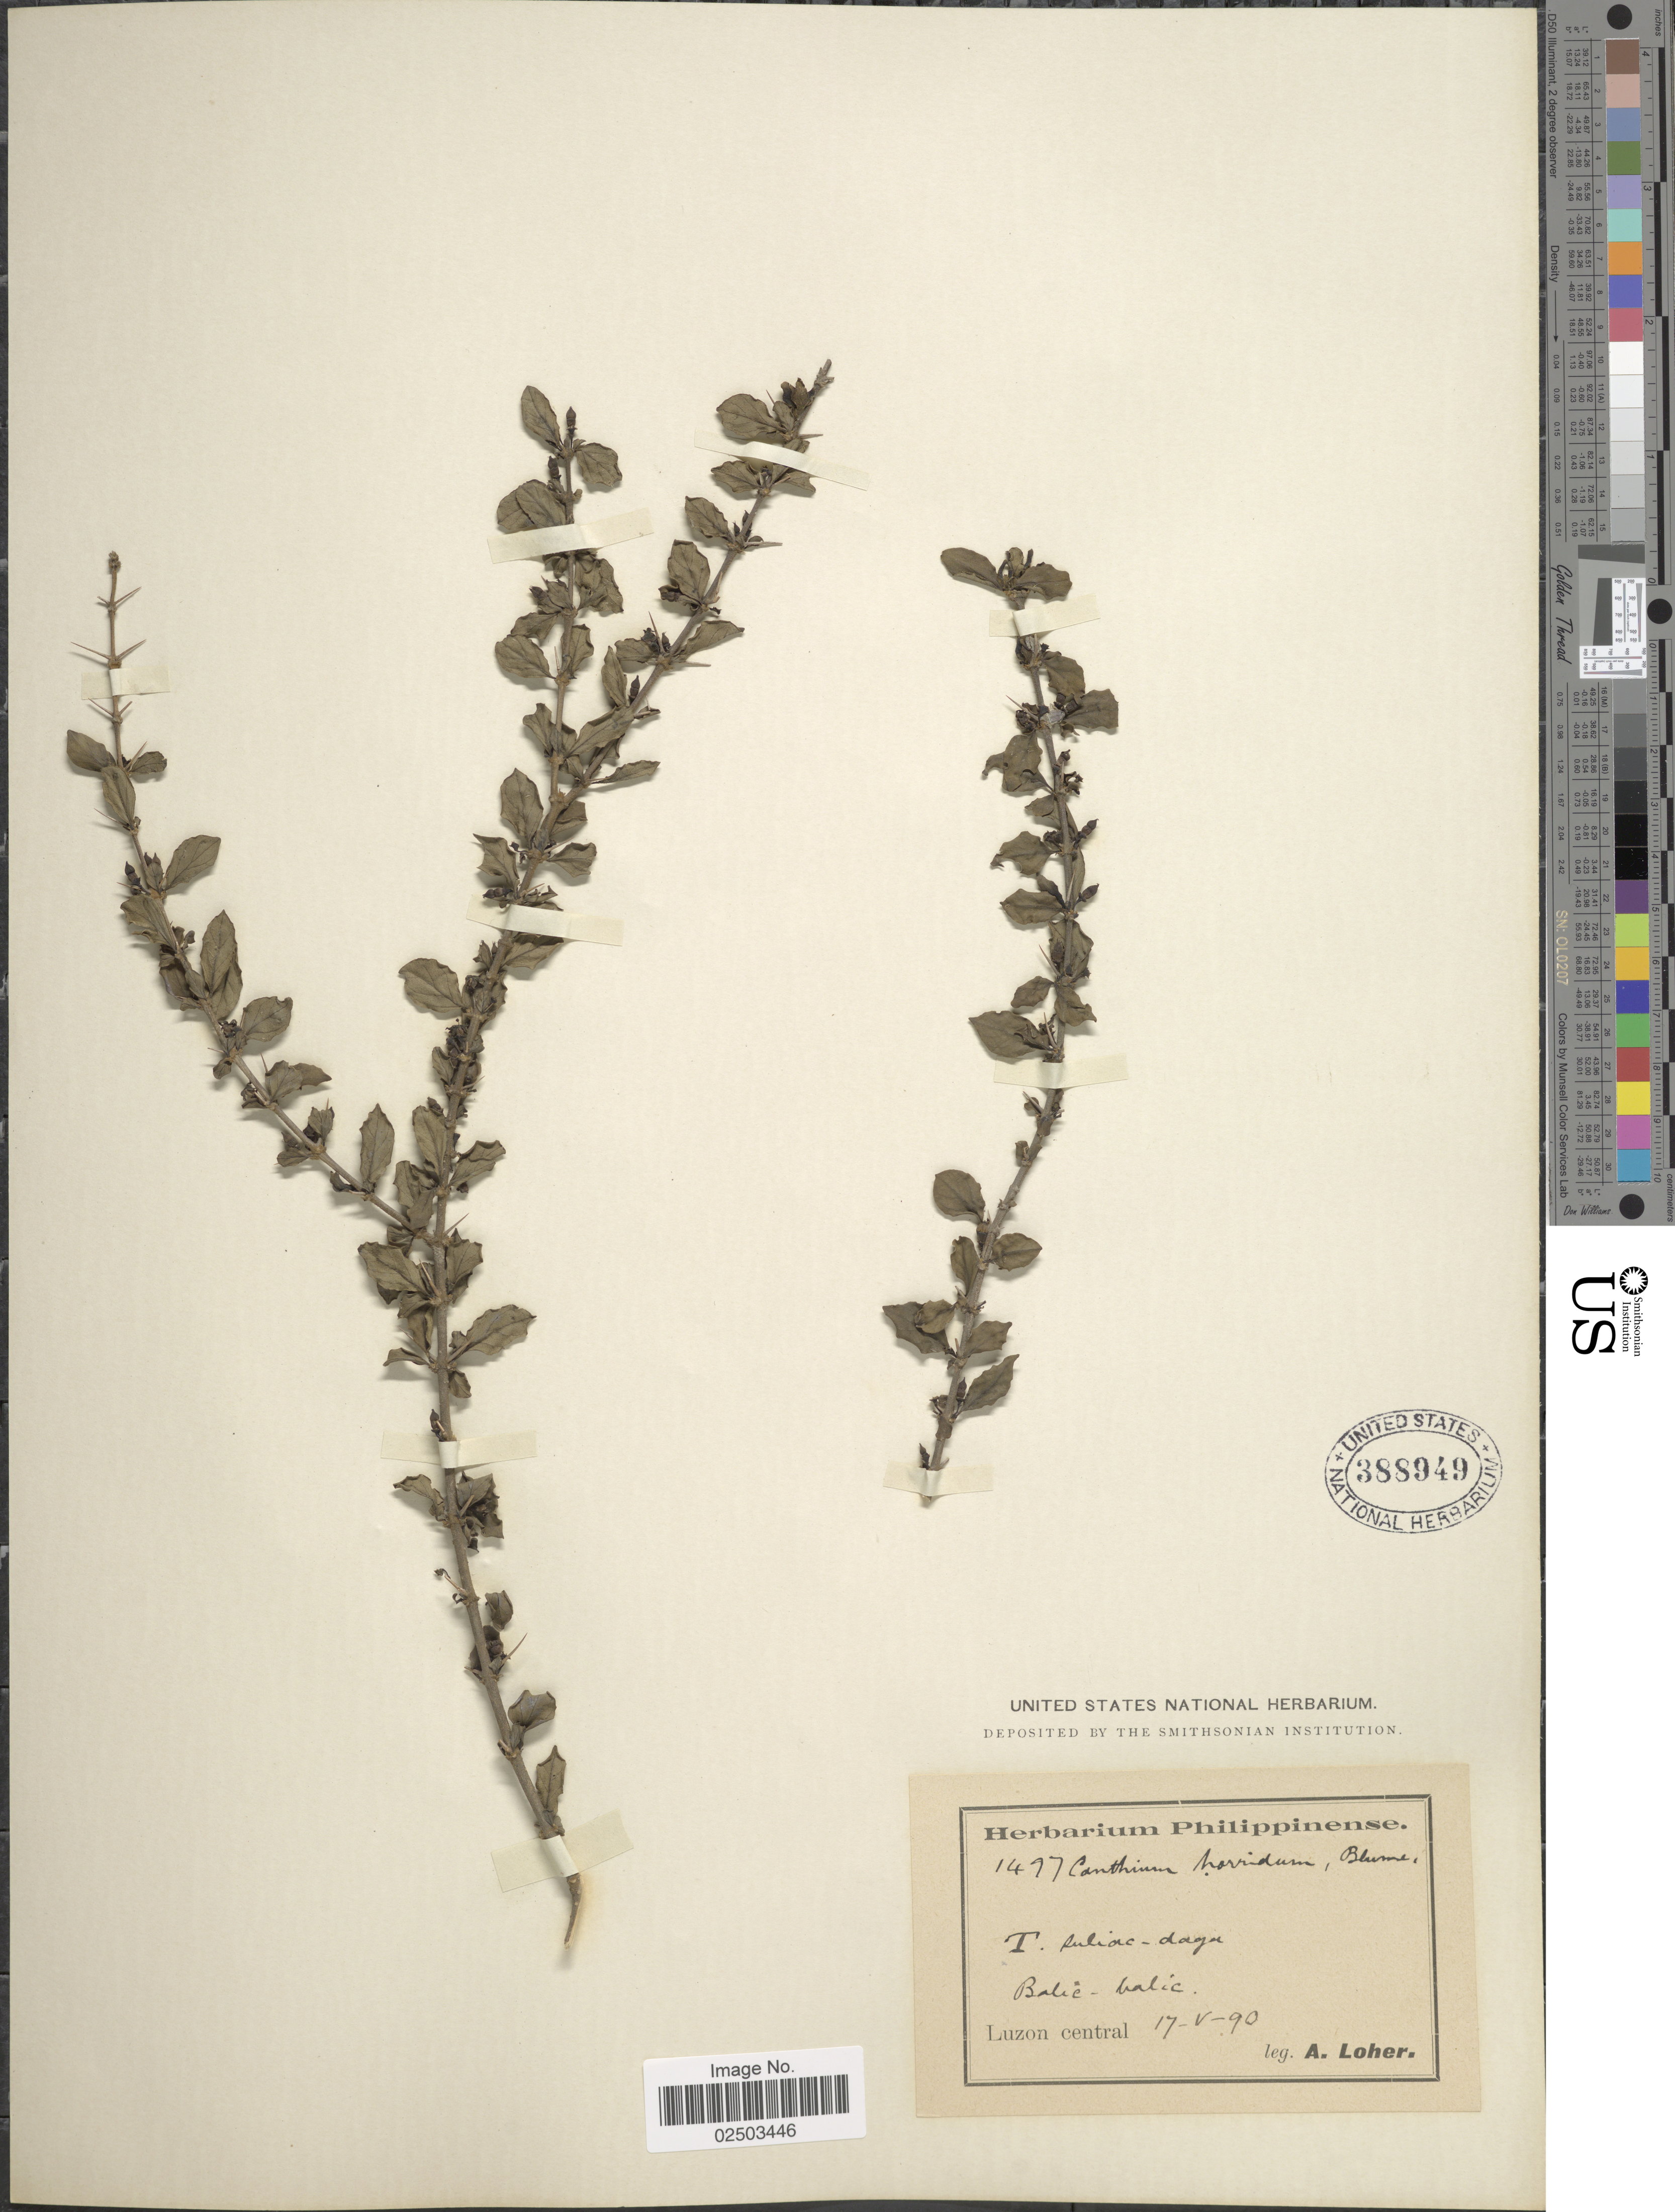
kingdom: Plantae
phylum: Tracheophyta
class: Magnoliopsida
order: Gentianales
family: Rubiaceae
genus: Canthium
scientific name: Canthium horridum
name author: Blume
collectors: A. Loher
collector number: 1497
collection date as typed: Transcribed d/m/y: 17/5/90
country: Philippines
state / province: National Capital Region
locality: Balic-balic, Luzon central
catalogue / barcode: US 388949